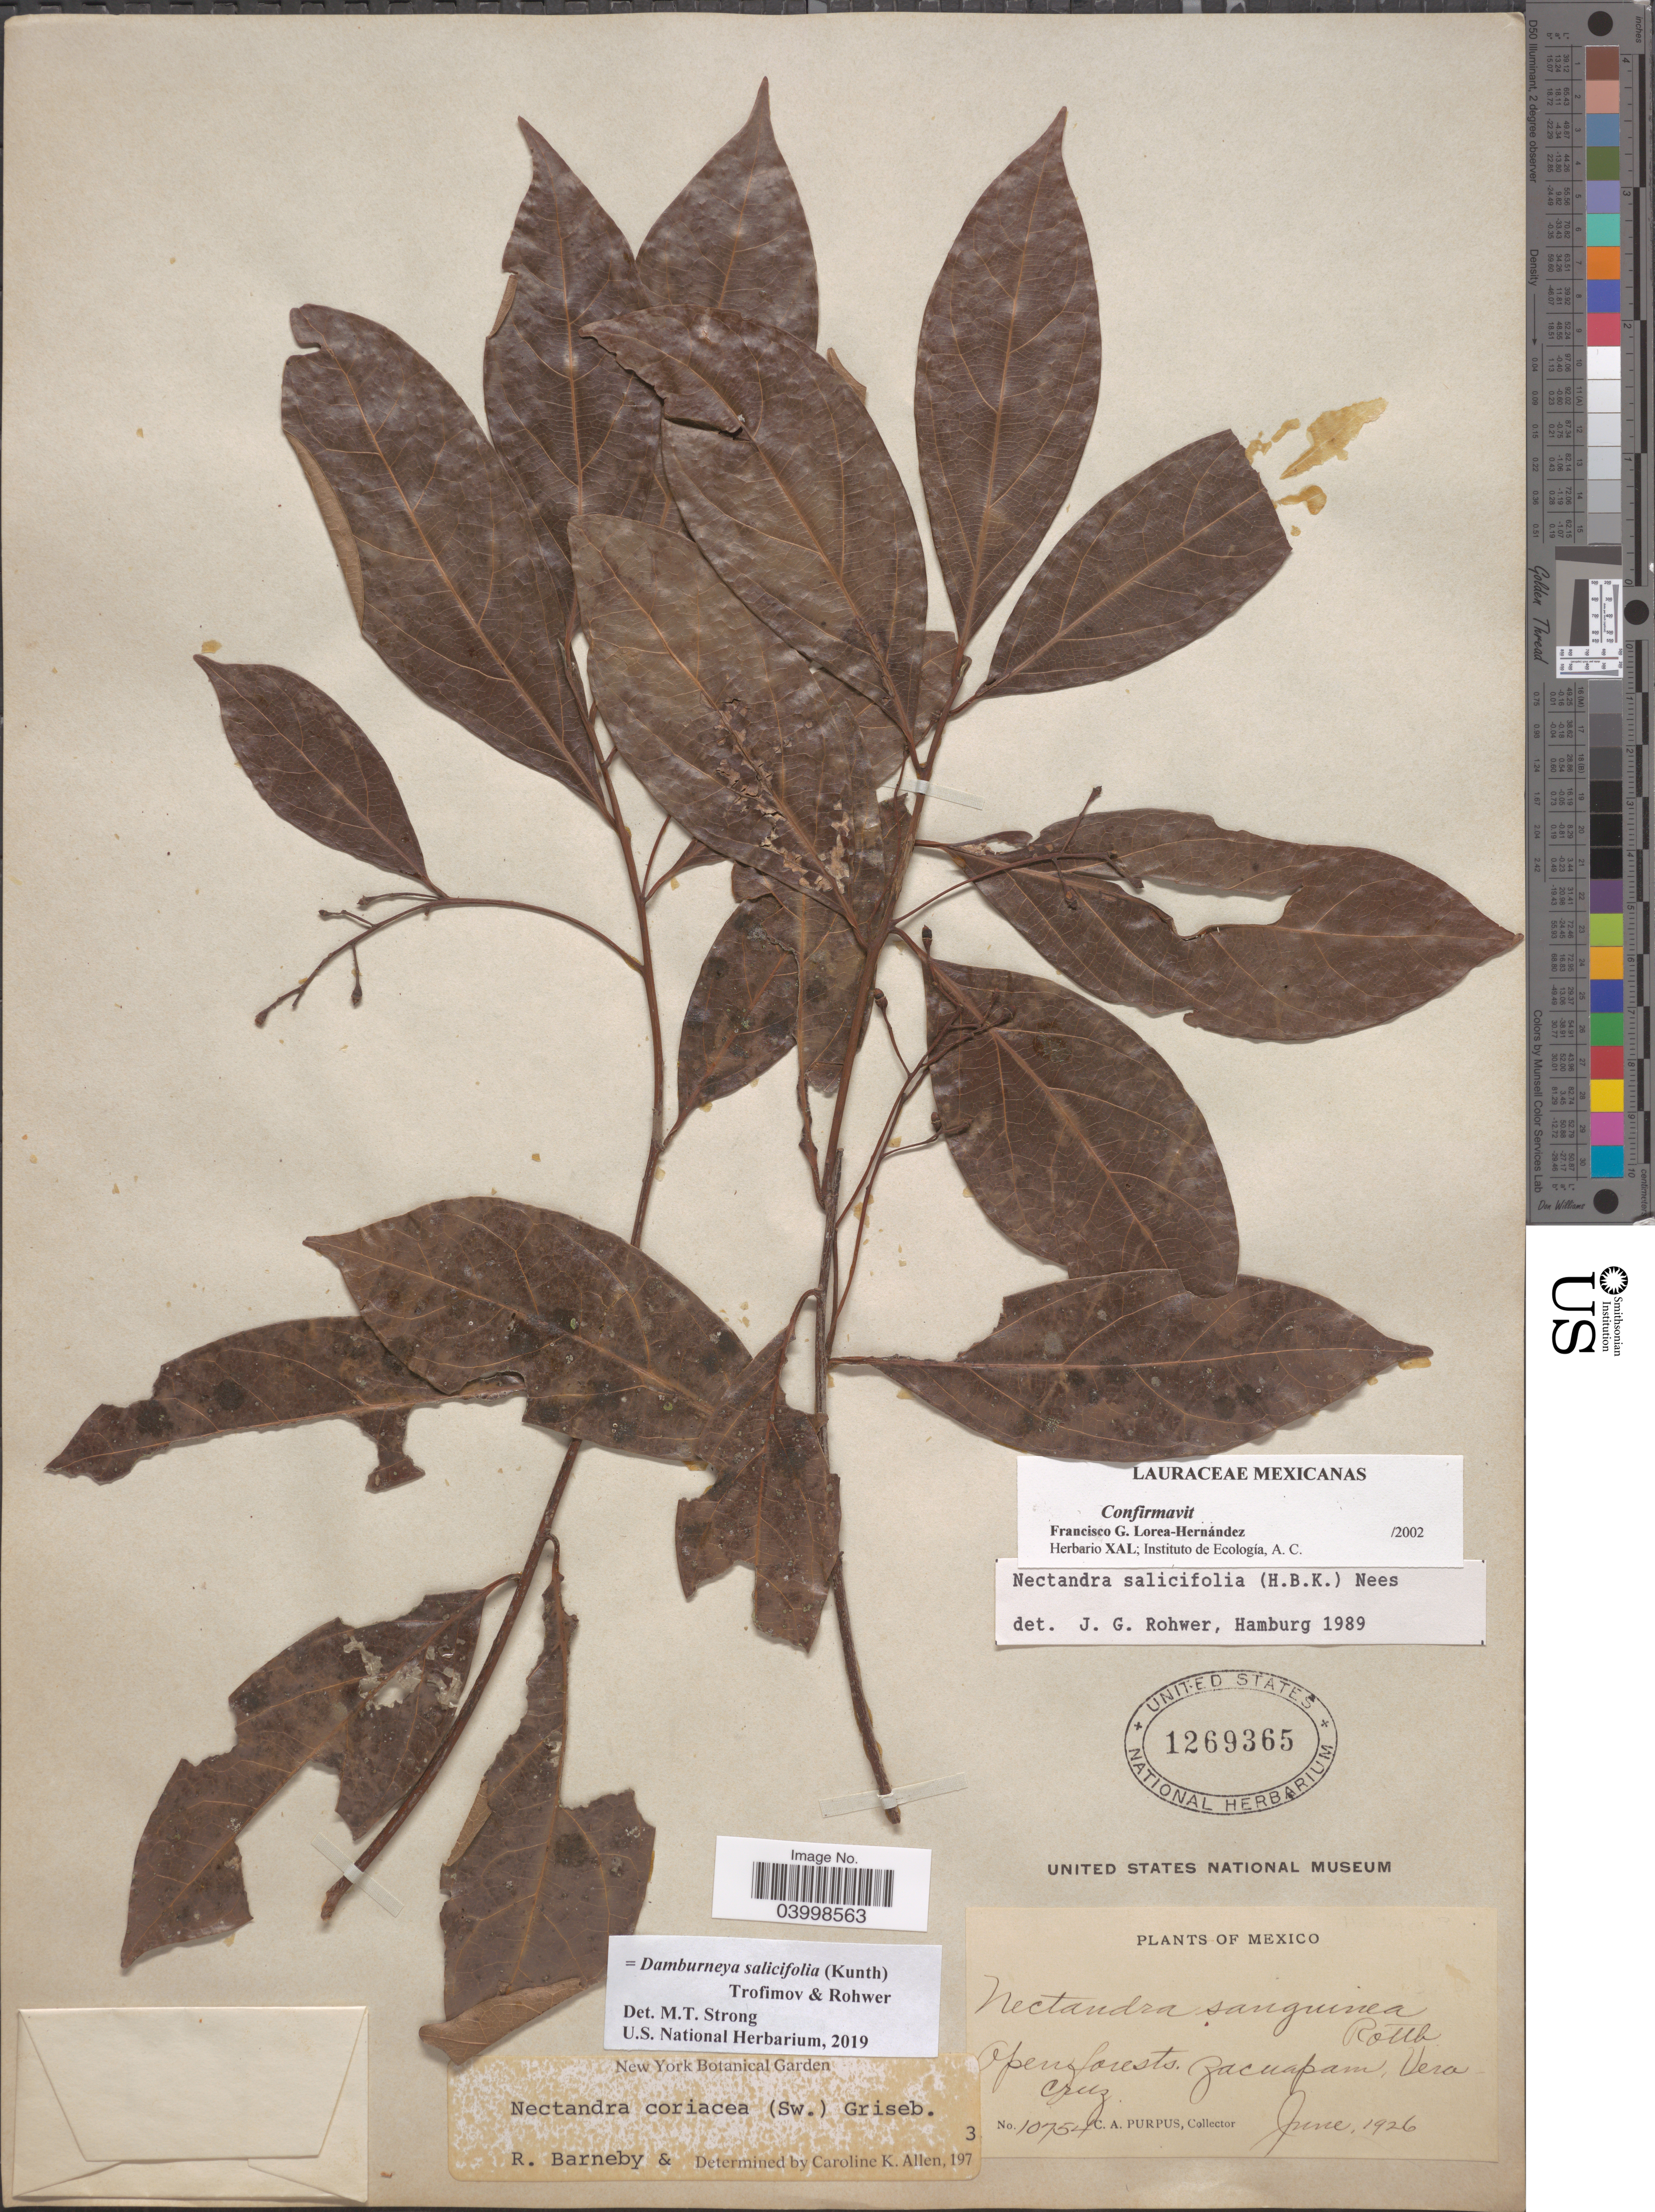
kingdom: Plantae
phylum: Tracheophyta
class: Magnoliopsida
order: Laurales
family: Lauraceae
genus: Damburneya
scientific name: Damburneya salicifolia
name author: (Kunth) Trofimov & Rohwer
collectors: C. A. Purpus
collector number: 10754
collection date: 1926-06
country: Mexico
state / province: Veracruz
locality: Zacuapam. Veracruz.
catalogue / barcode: US 1269365